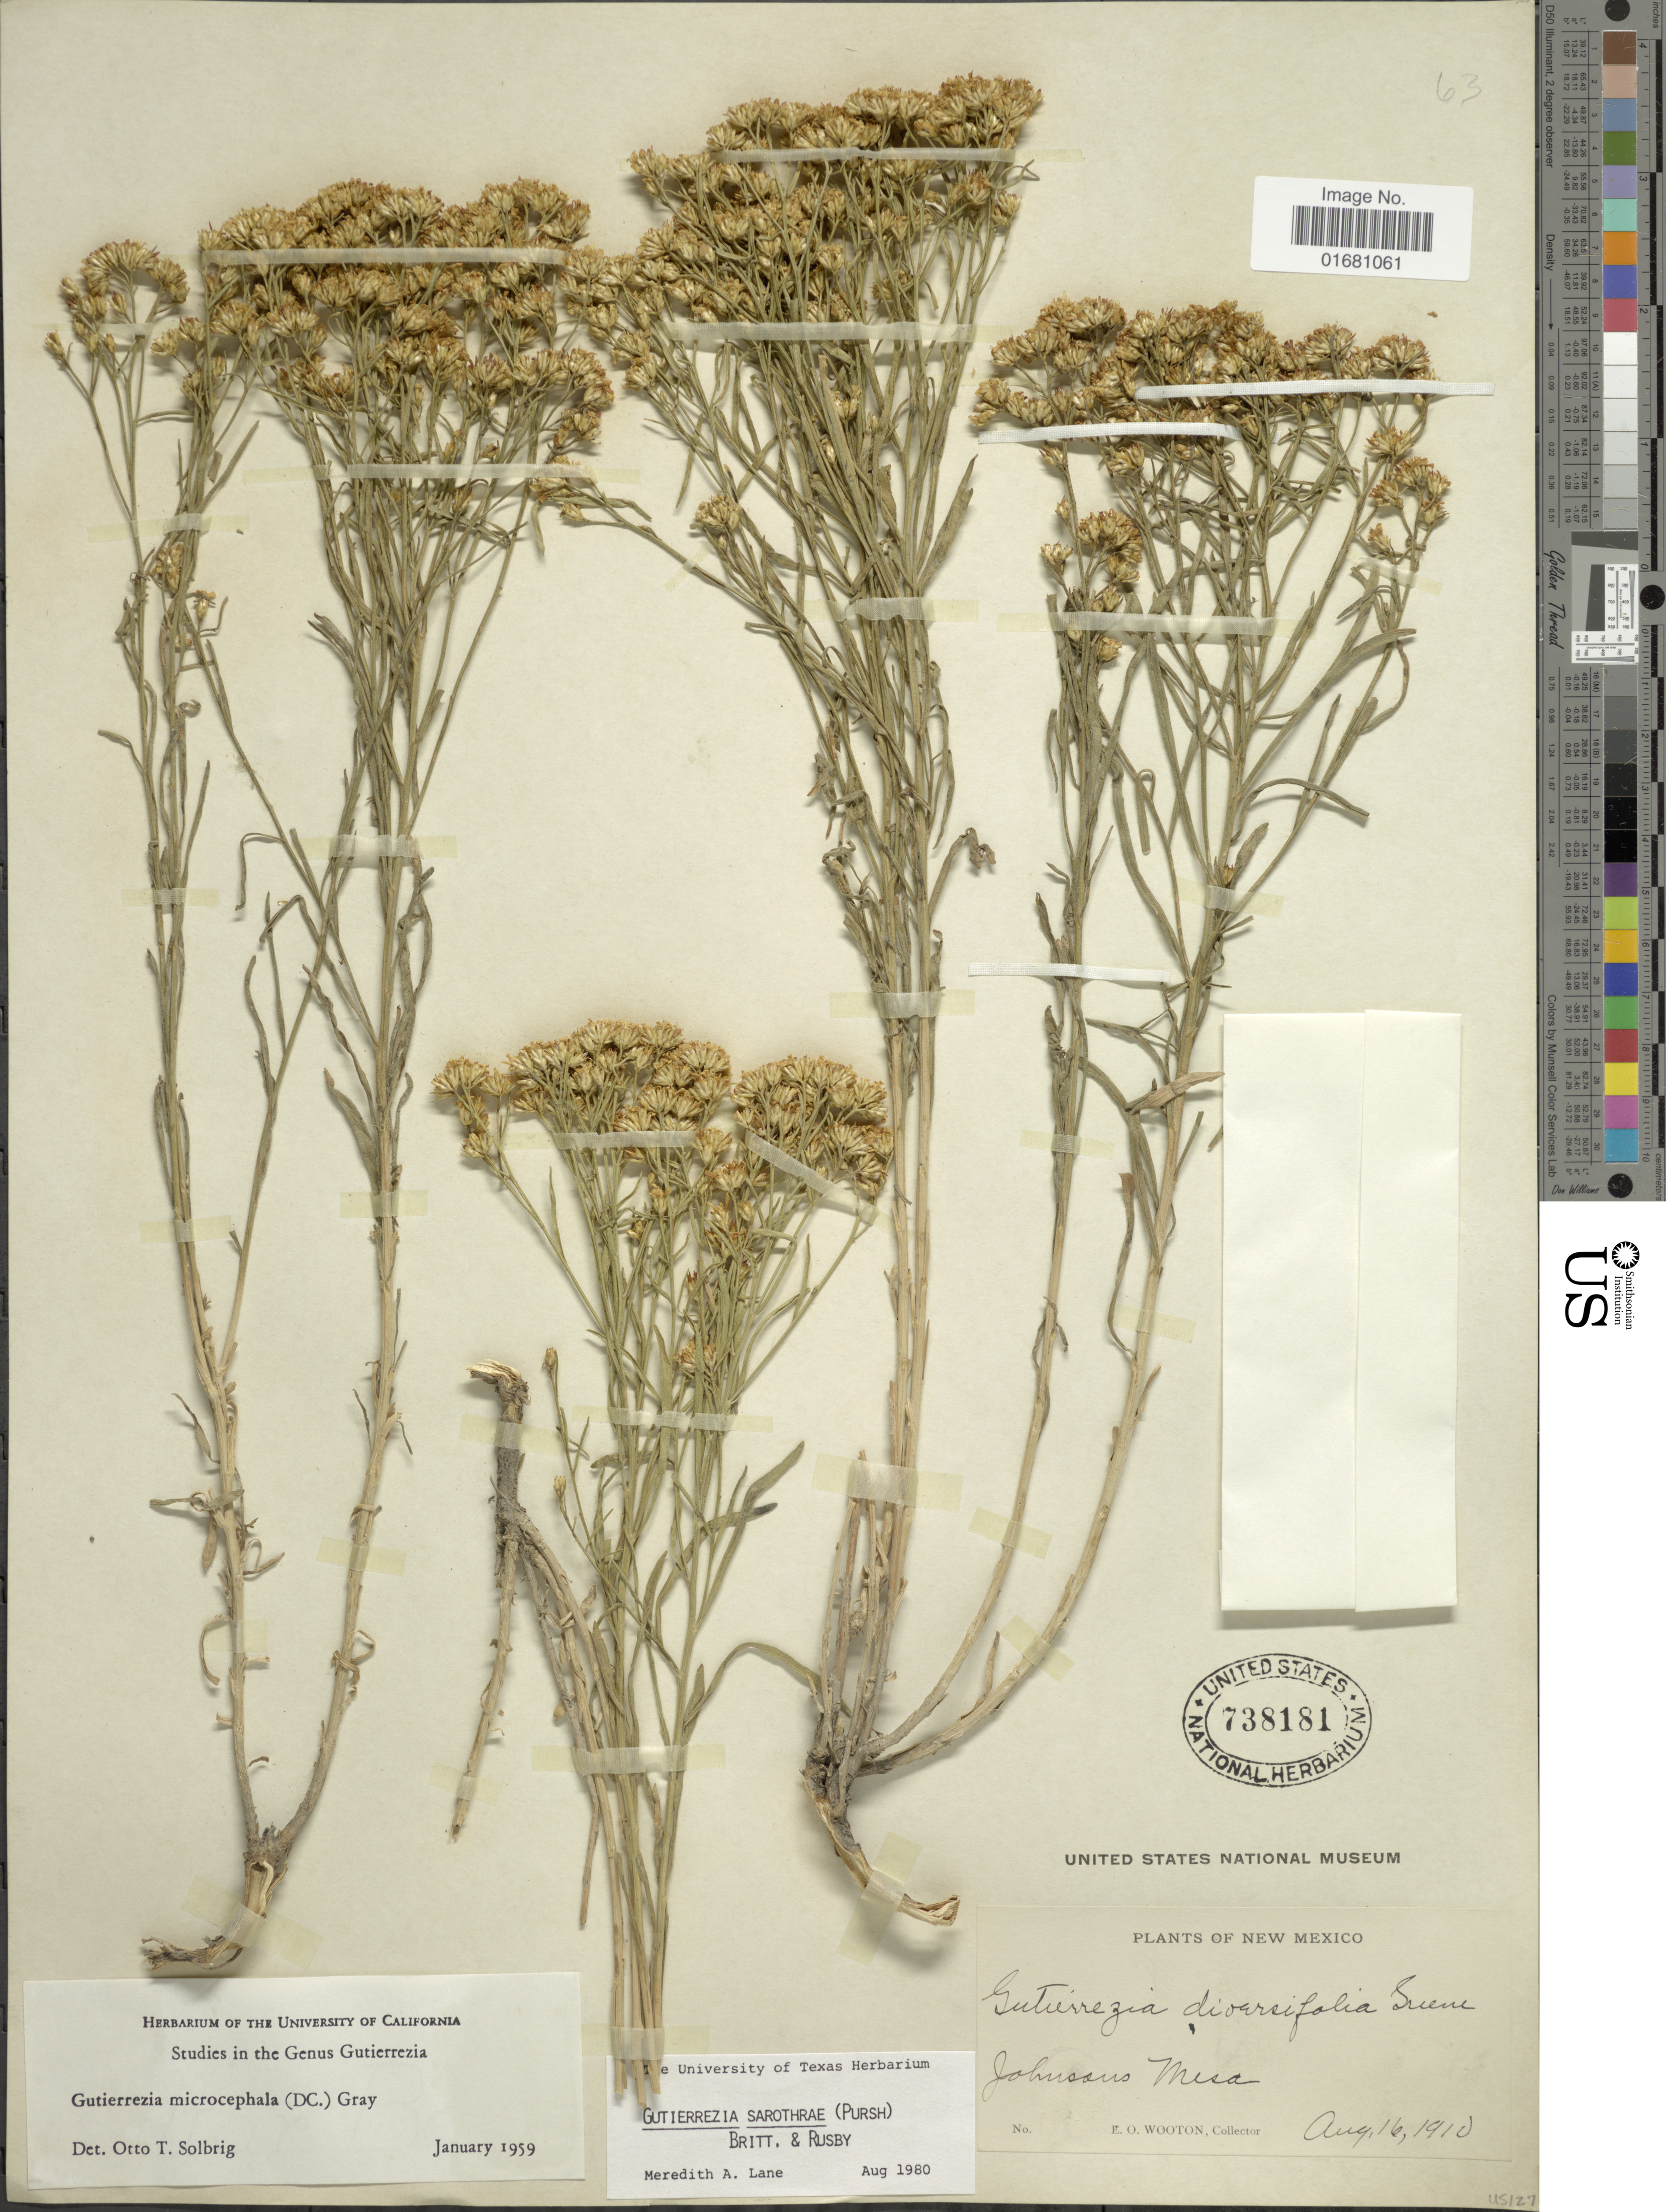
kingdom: Plantae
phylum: Tracheophyta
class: Magnoliopsida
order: Asterales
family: Asteraceae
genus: Gutierrezia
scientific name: Gutierrezia sarothrae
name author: (Pursh) Britton & Rusby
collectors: E. O. Wooton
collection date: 1910-08-16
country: United States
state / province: New Mexico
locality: Johnsons Mesa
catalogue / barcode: US 738181